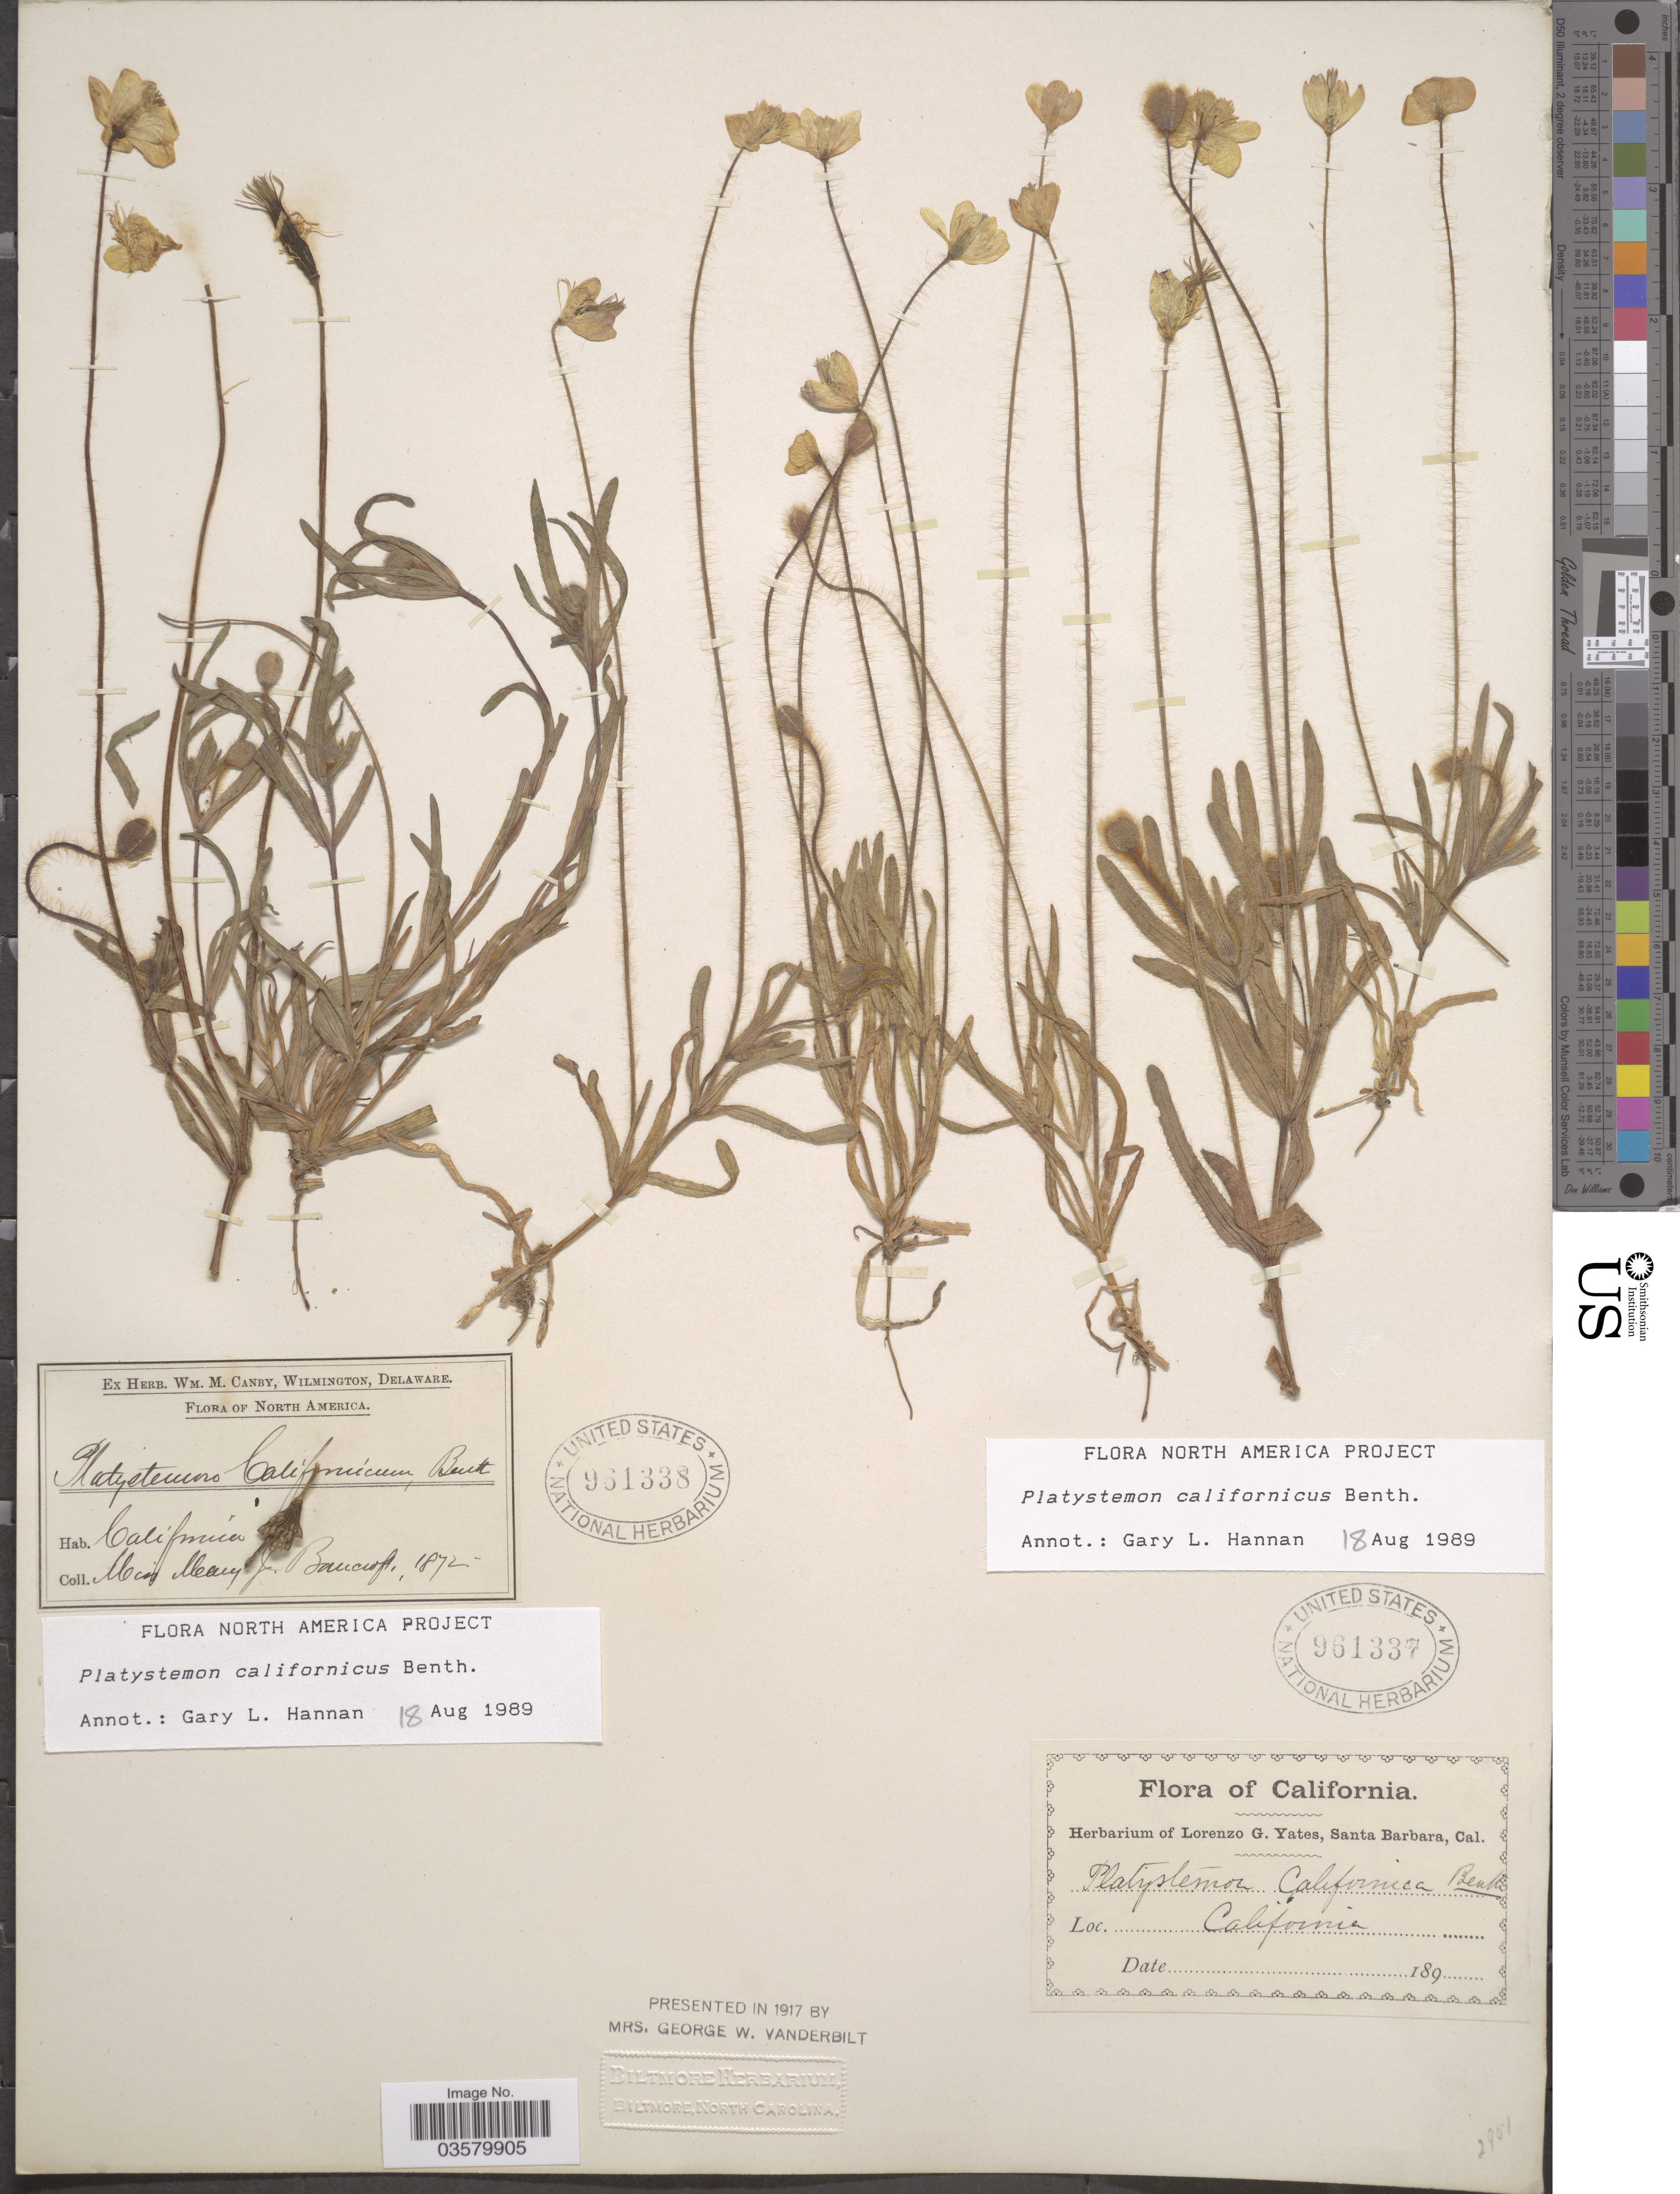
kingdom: Plantae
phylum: Tracheophyta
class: Magnoliopsida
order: Ranunculales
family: Papaveraceae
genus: Platystemon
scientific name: Platystemon californicus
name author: Benth.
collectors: ex herb. L. G. Yates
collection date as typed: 189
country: United States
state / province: California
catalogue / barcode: US 961337